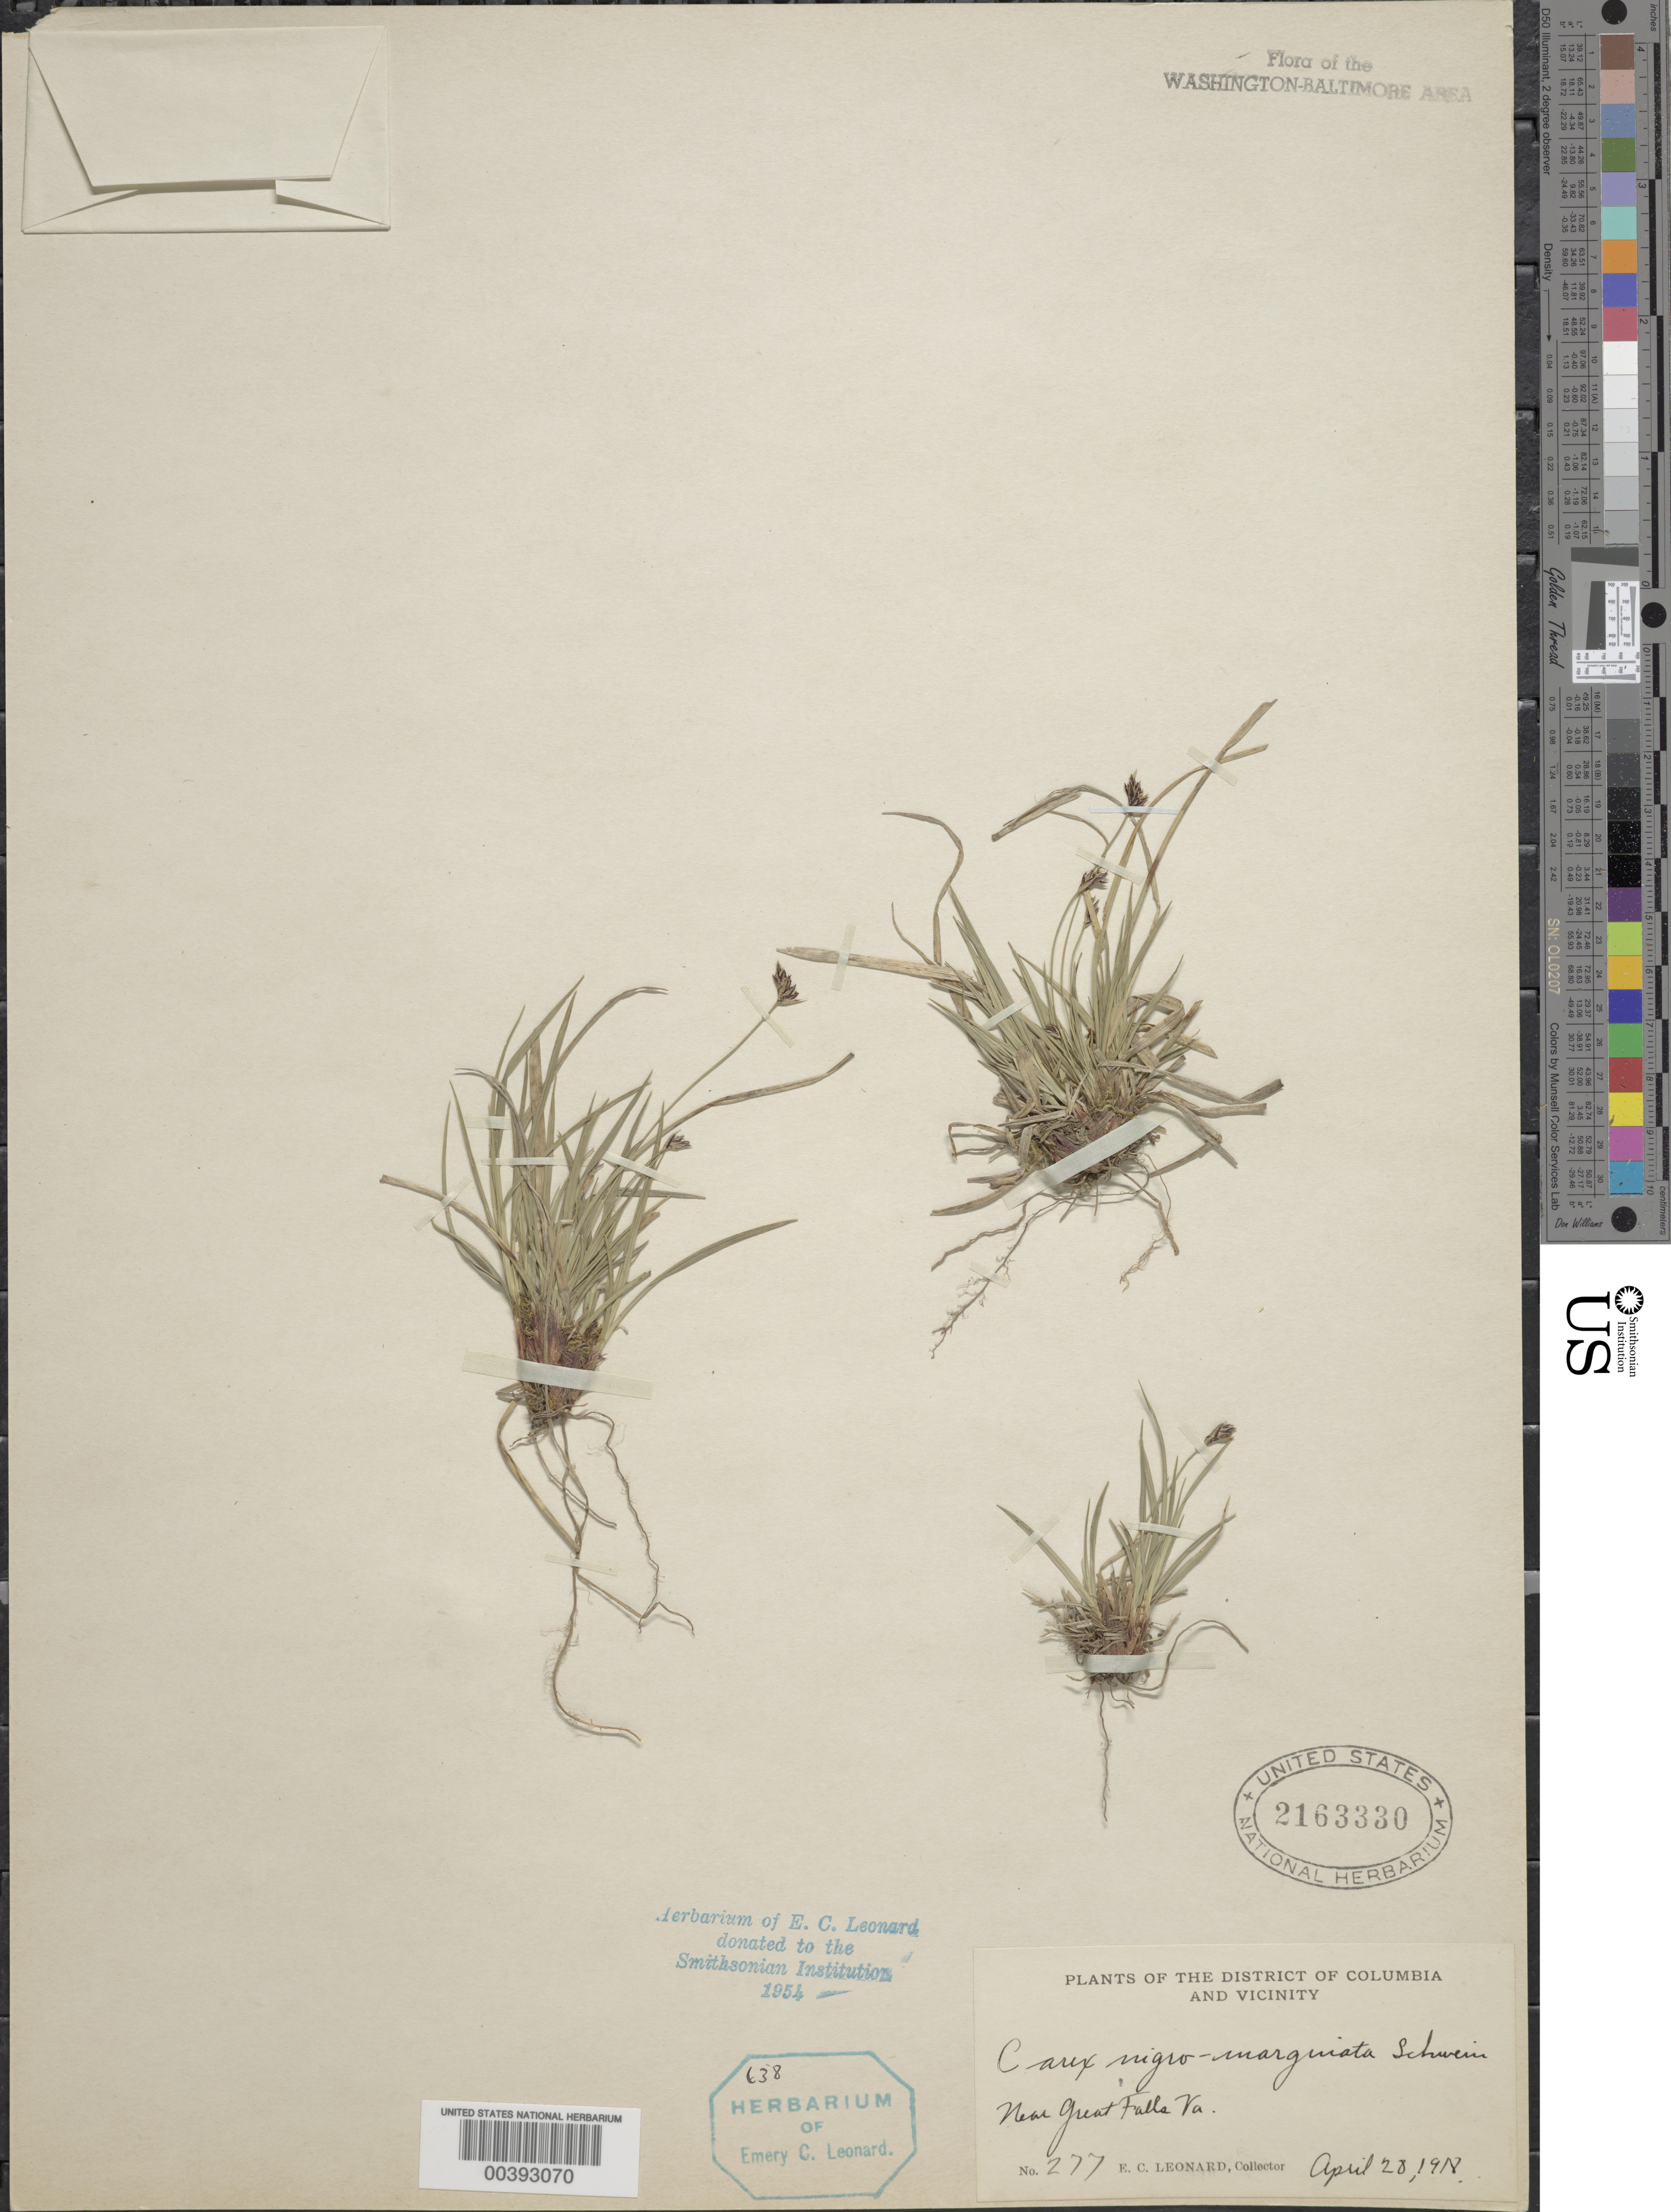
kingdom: Plantae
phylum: Tracheophyta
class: Liliopsida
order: Poales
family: Cyperaceae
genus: Carex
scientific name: Carex nigromarginata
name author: Schwein.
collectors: E. C. Leonard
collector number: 277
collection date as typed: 28 Apr 1918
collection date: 1918-04-28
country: United States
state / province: Virginia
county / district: Fairfax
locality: Great Falls vicinity C. & O. Canal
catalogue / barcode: US 2163330